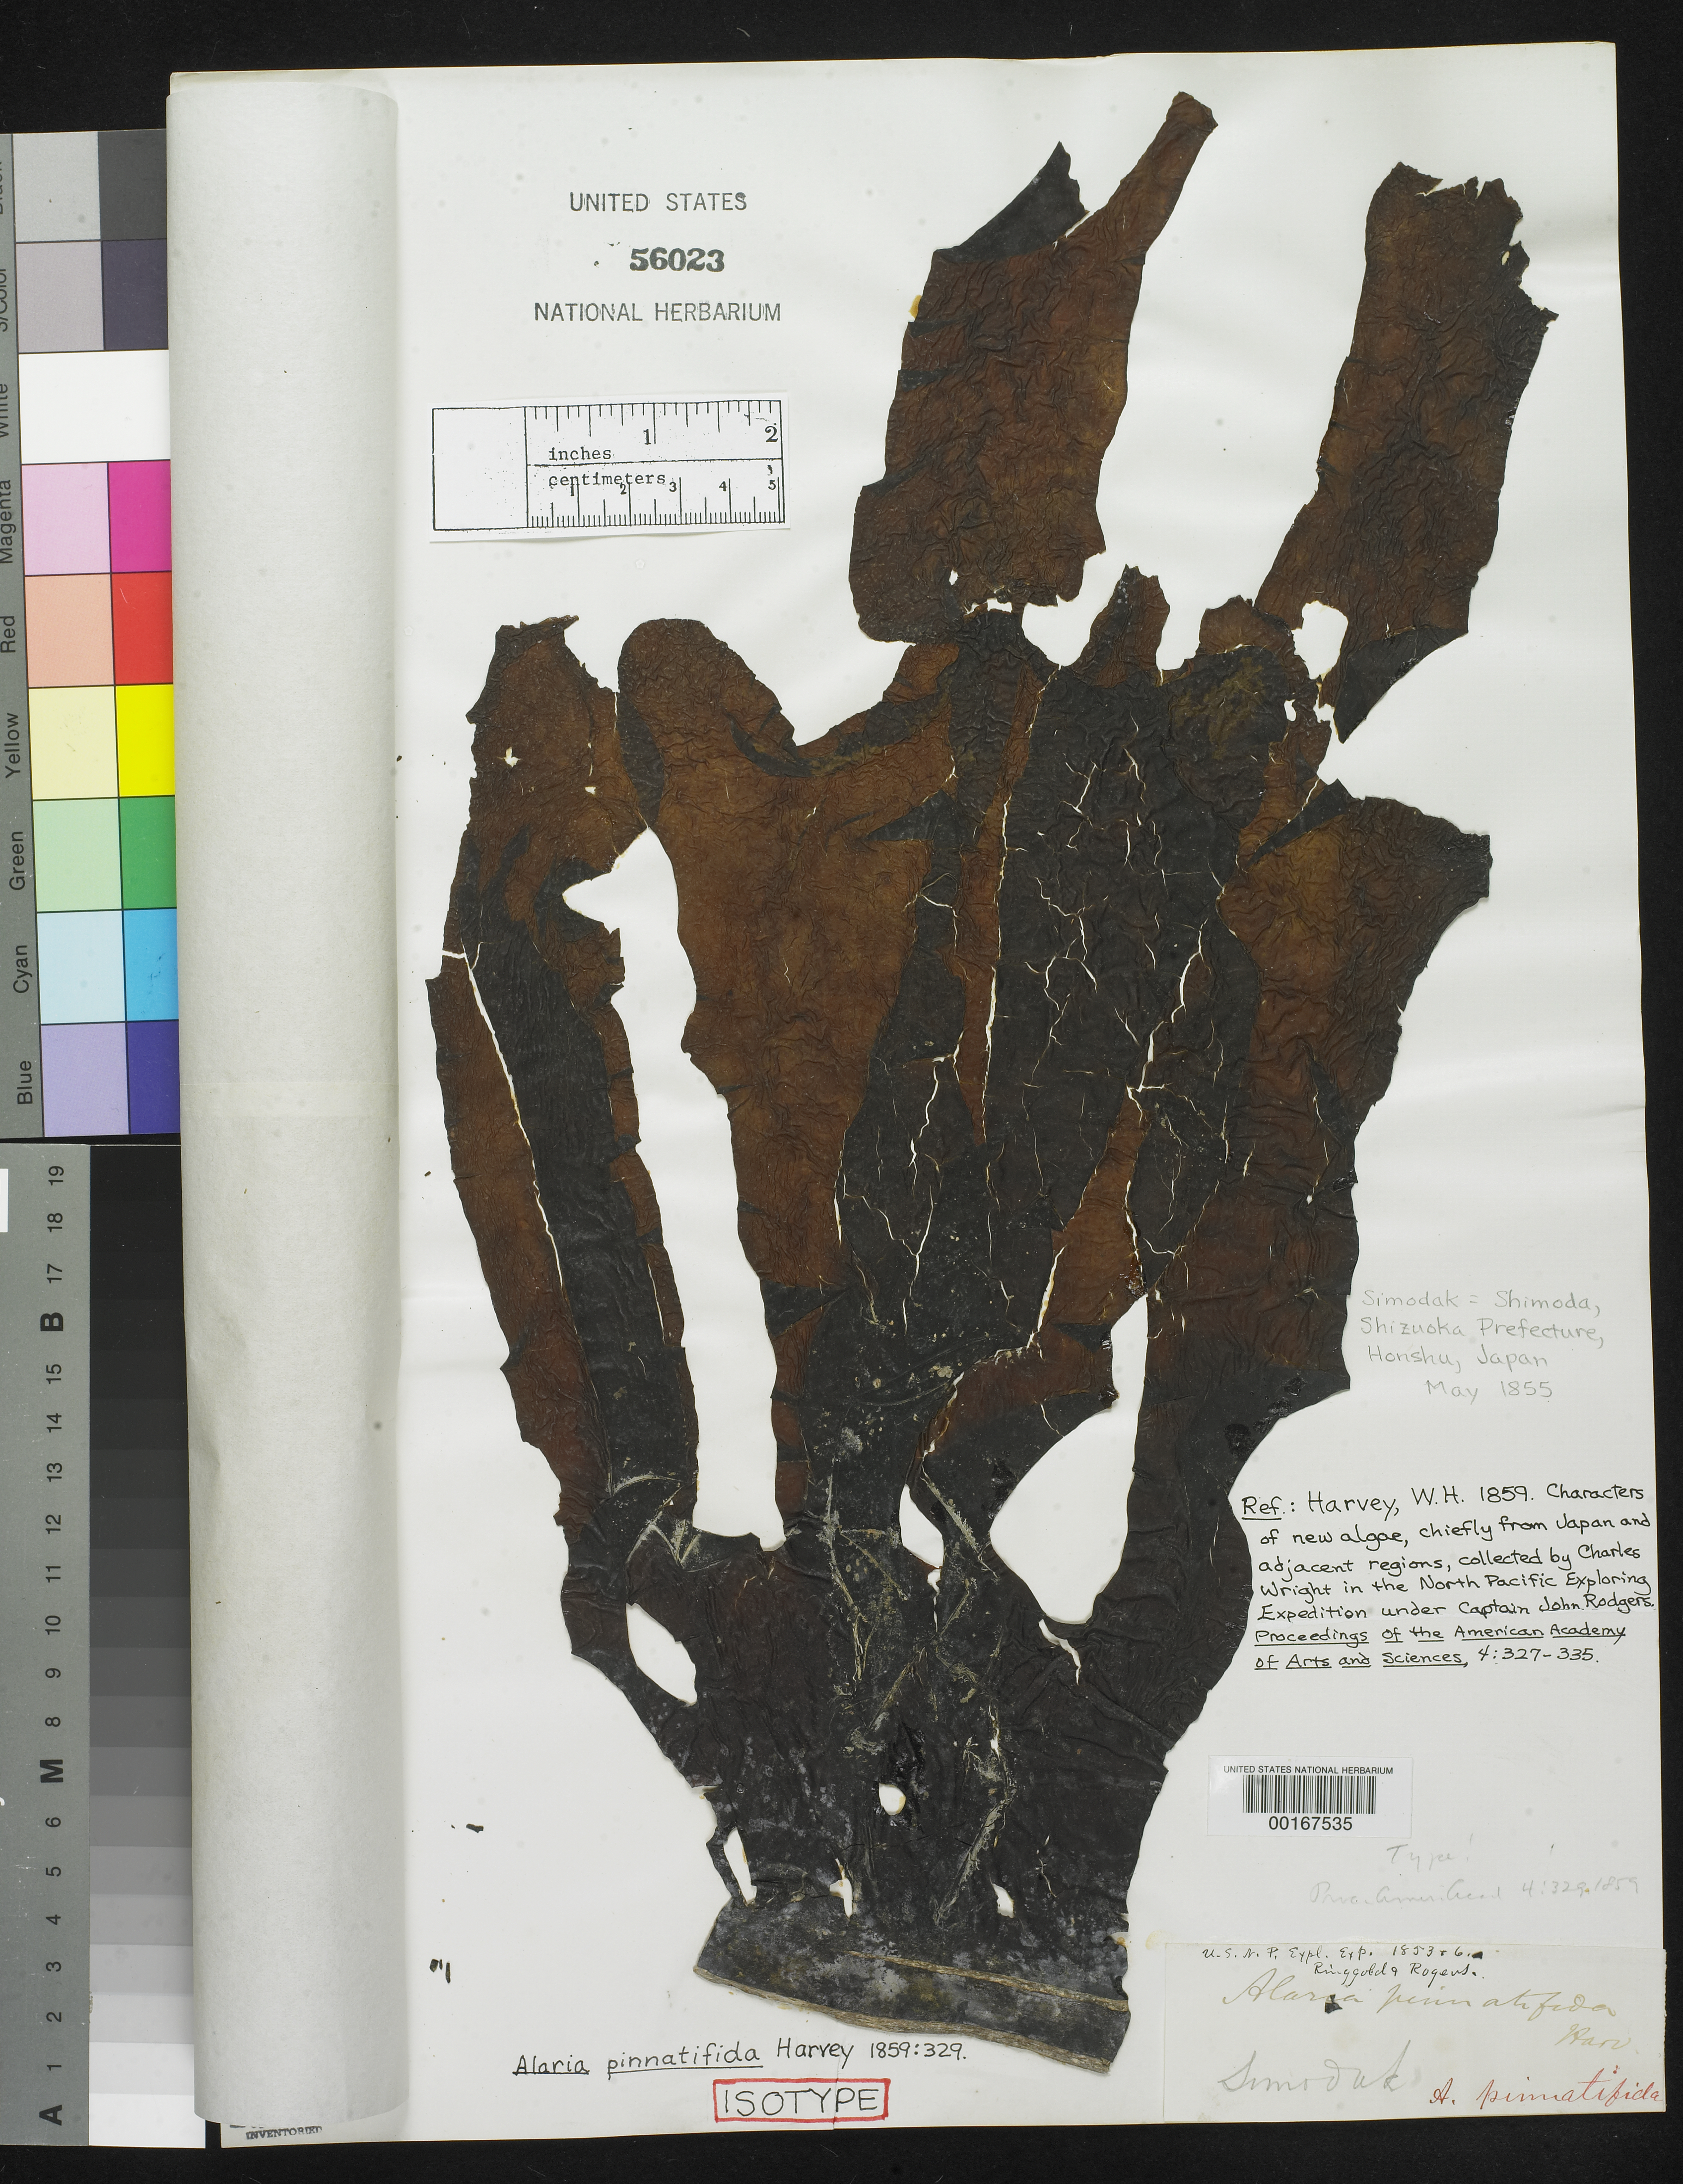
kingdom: Chromista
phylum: Ochrophyta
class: Phaeophyceae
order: Laminariales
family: Alariaceae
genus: Alaria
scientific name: Alaria pinnatifida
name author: Harv.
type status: Isotype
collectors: C. Wright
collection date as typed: May 1855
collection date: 1855-05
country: Japan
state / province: Sizuoka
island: Honshu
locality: Shimoda (Simodak).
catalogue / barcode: US 56023